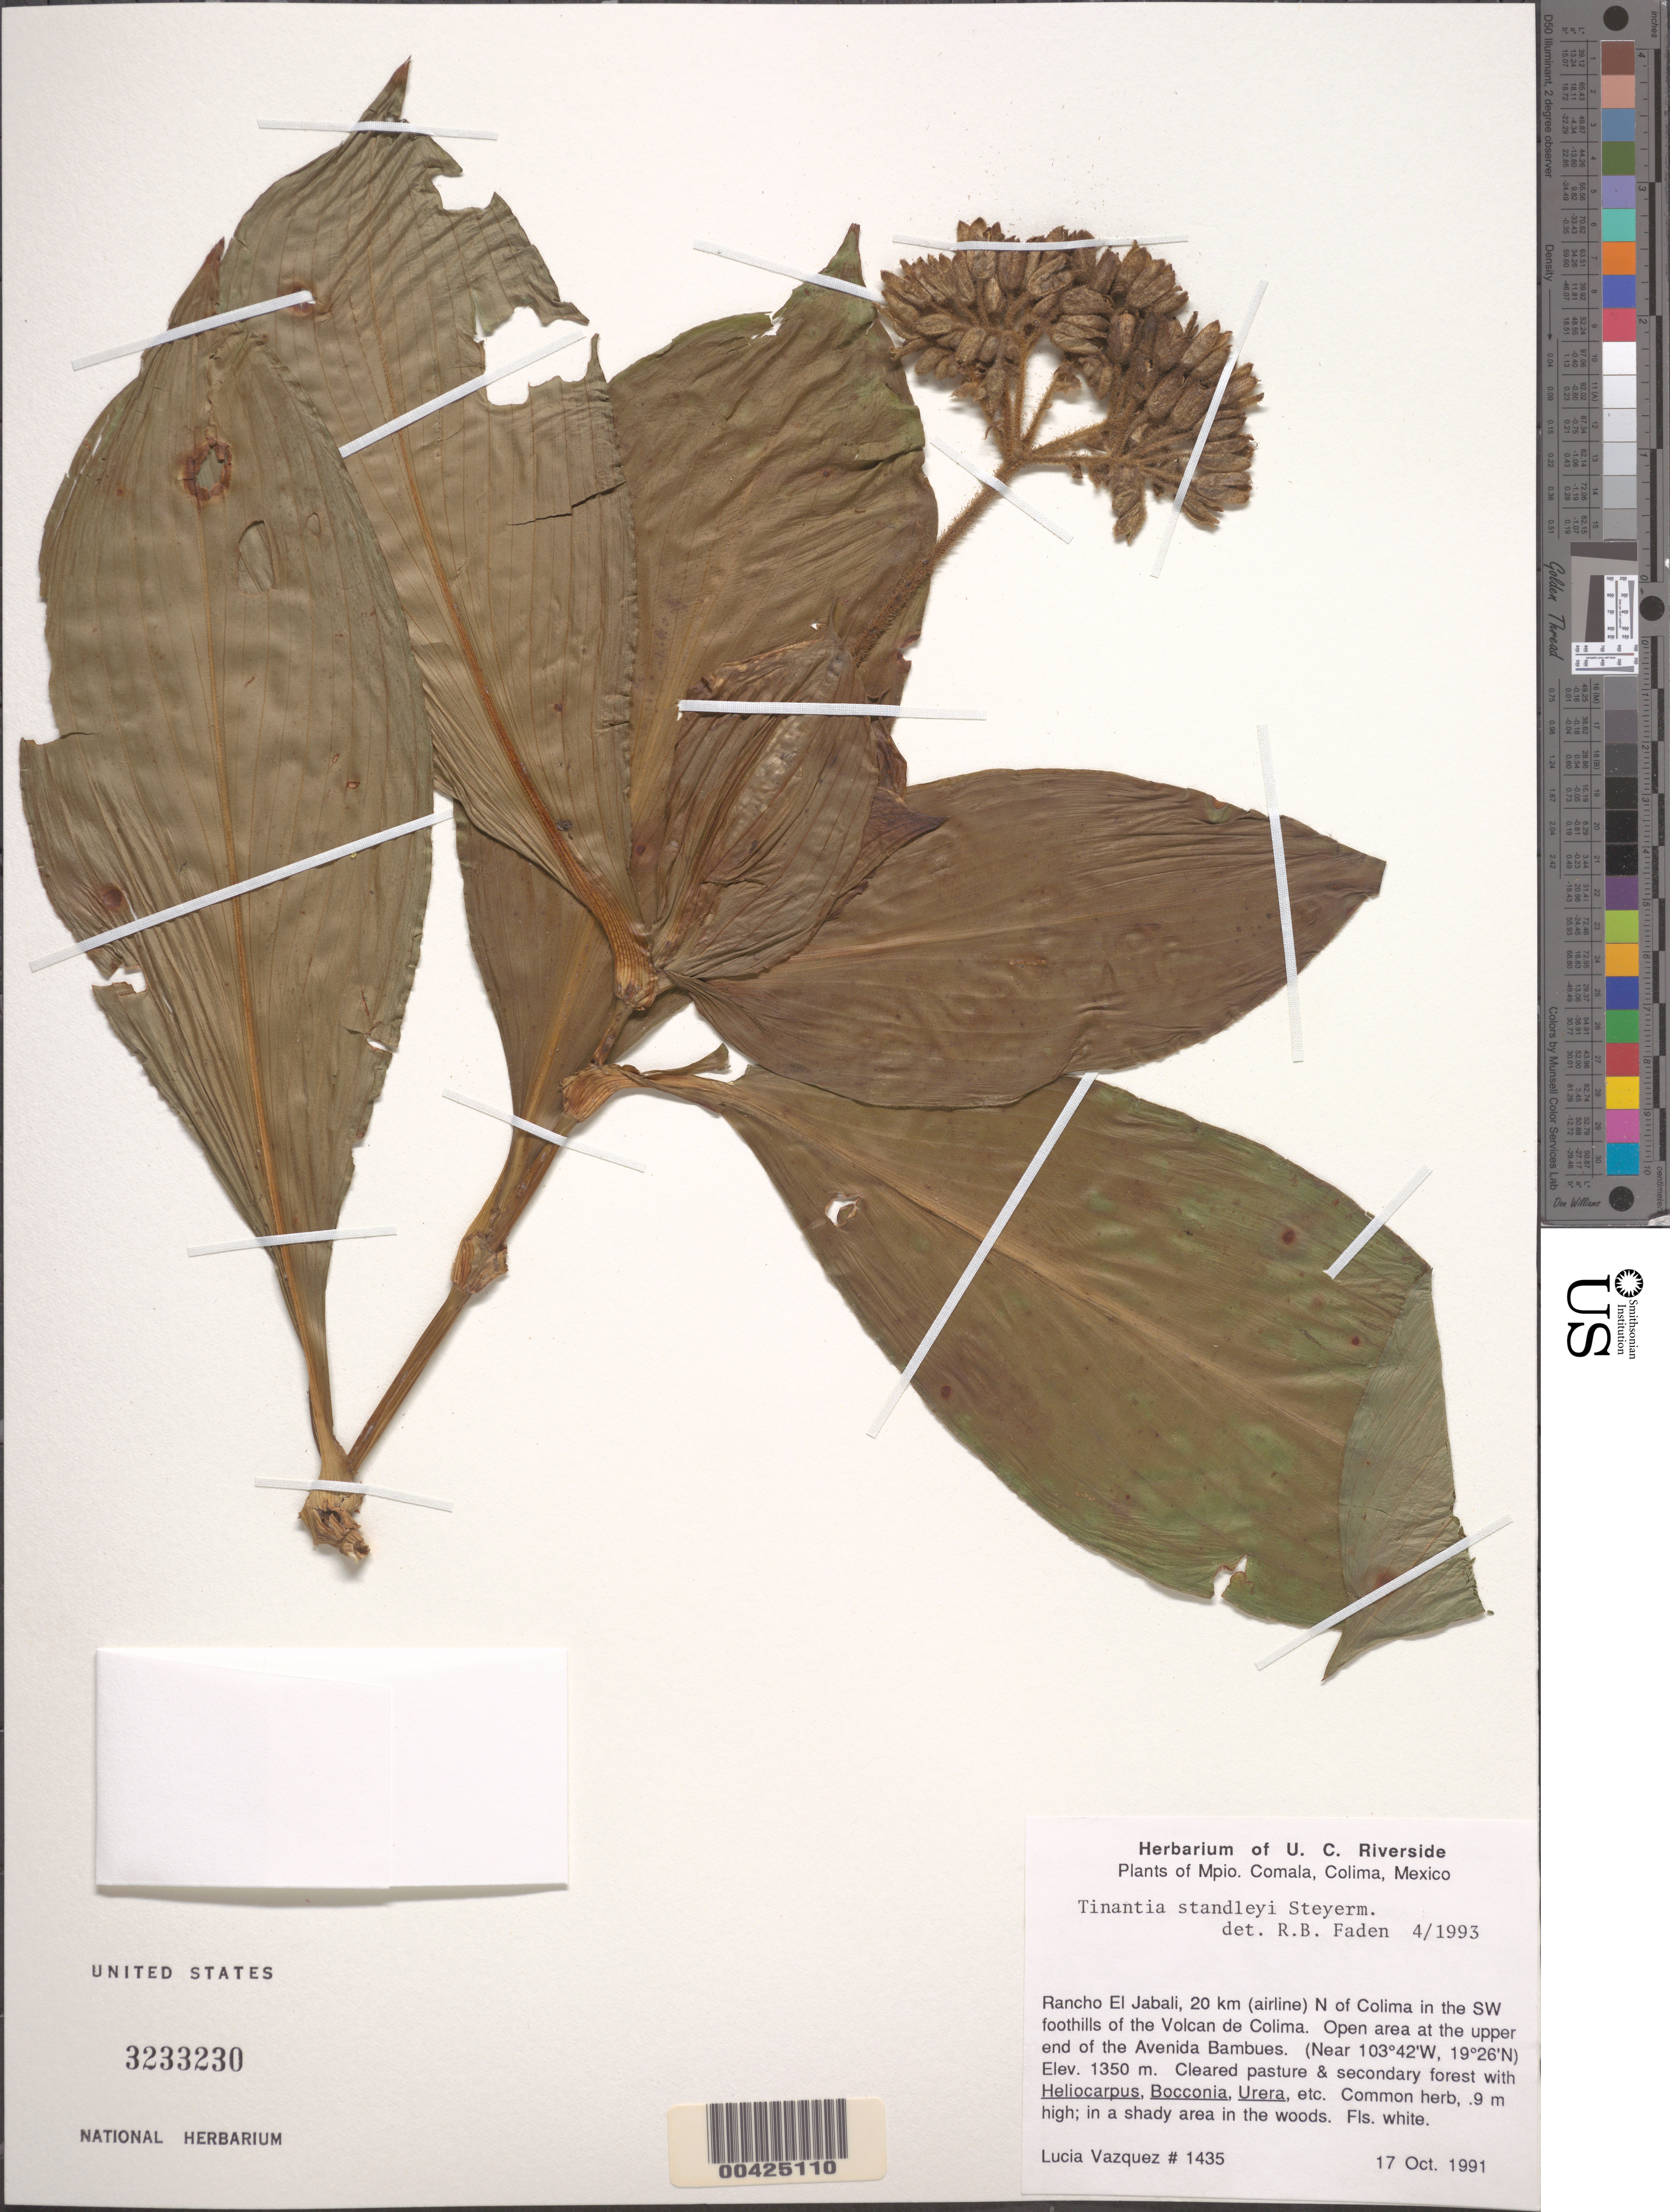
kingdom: Plantae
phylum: Tracheophyta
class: Liliopsida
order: Commelinales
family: Commelinaceae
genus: Tinantia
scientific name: Tinantia standleyi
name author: Steyerm.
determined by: Faden, Robert B., (US), Smithsonian Institution - National Museum of Natural History (UNITED STATES)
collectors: L. Vazquez V.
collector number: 1435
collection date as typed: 17 Oct 1991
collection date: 1991-10-17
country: Mexico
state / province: Colima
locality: Comala, Rancho El Jabali, N of Colima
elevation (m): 1350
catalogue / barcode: US 3233230